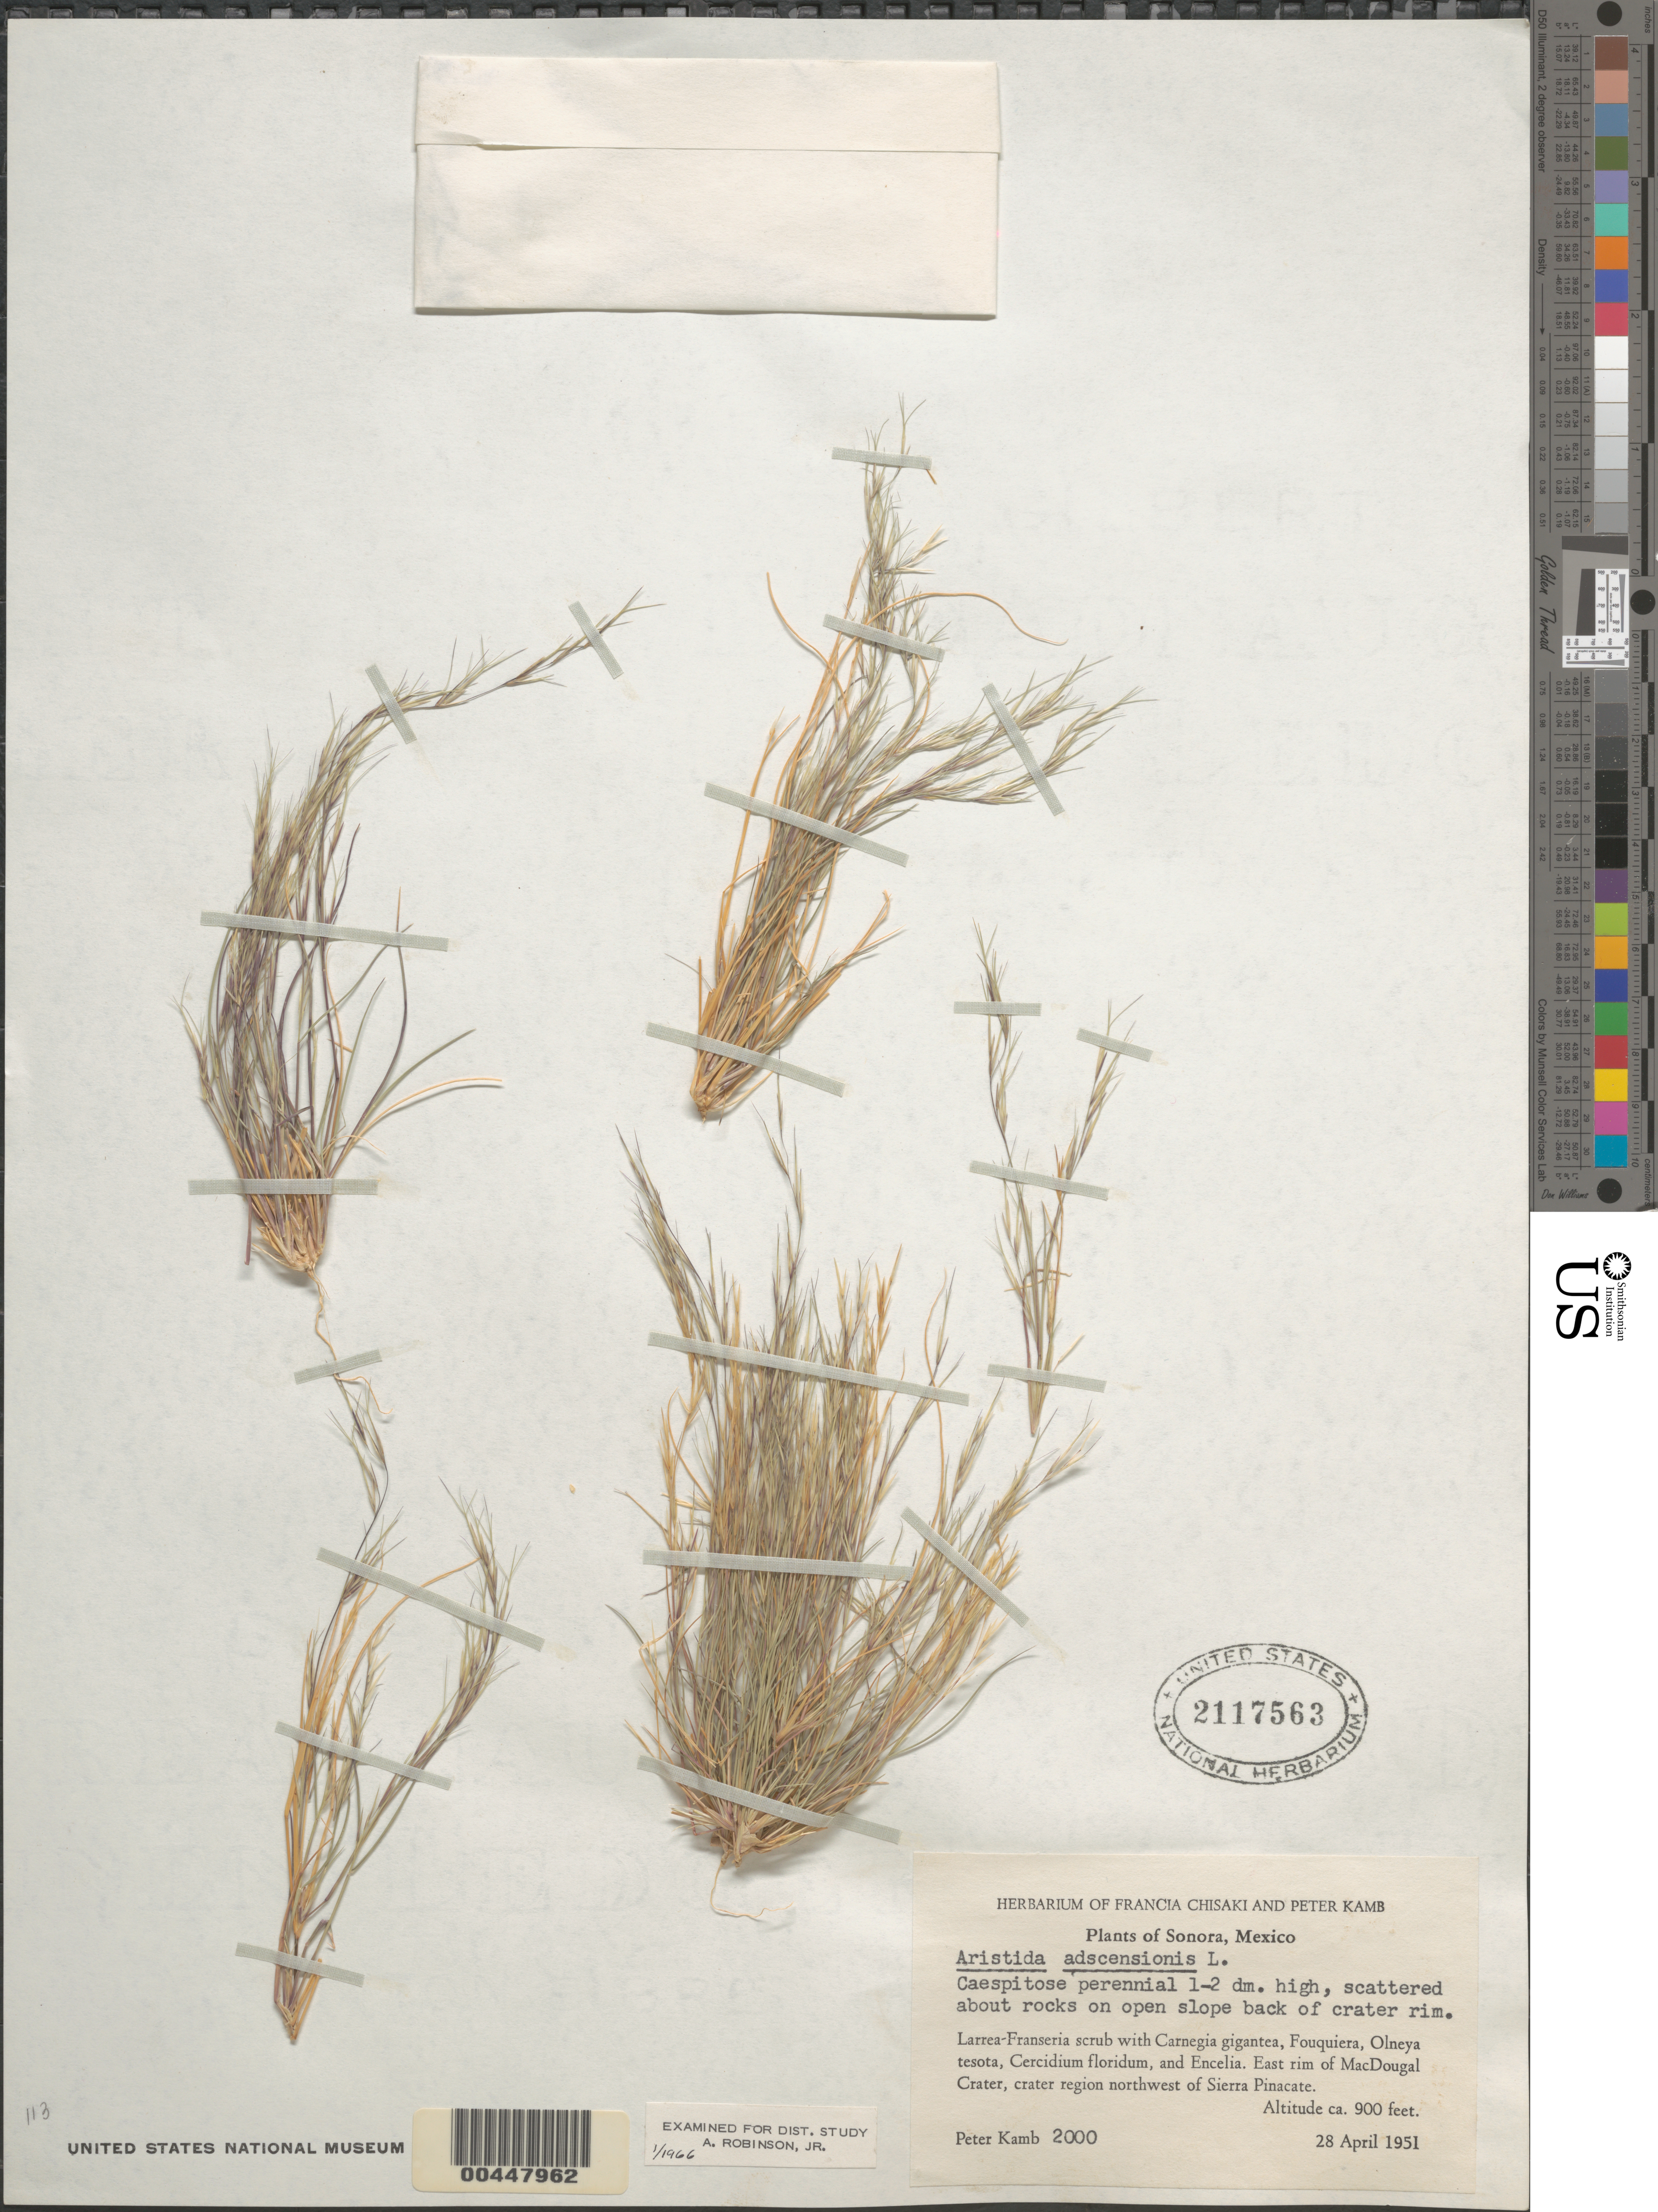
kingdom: Plantae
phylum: Tracheophyta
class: Liliopsida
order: Poales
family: Poaceae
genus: Aristida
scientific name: Aristida adscensionis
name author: L.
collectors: P. Kamb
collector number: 2000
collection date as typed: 28 Apr 1951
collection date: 1951-04-28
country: Mexico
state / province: Sonora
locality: East rim of MacDougal Crater, crater region NW of Sierra Pinacate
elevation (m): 274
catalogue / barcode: US 2117563